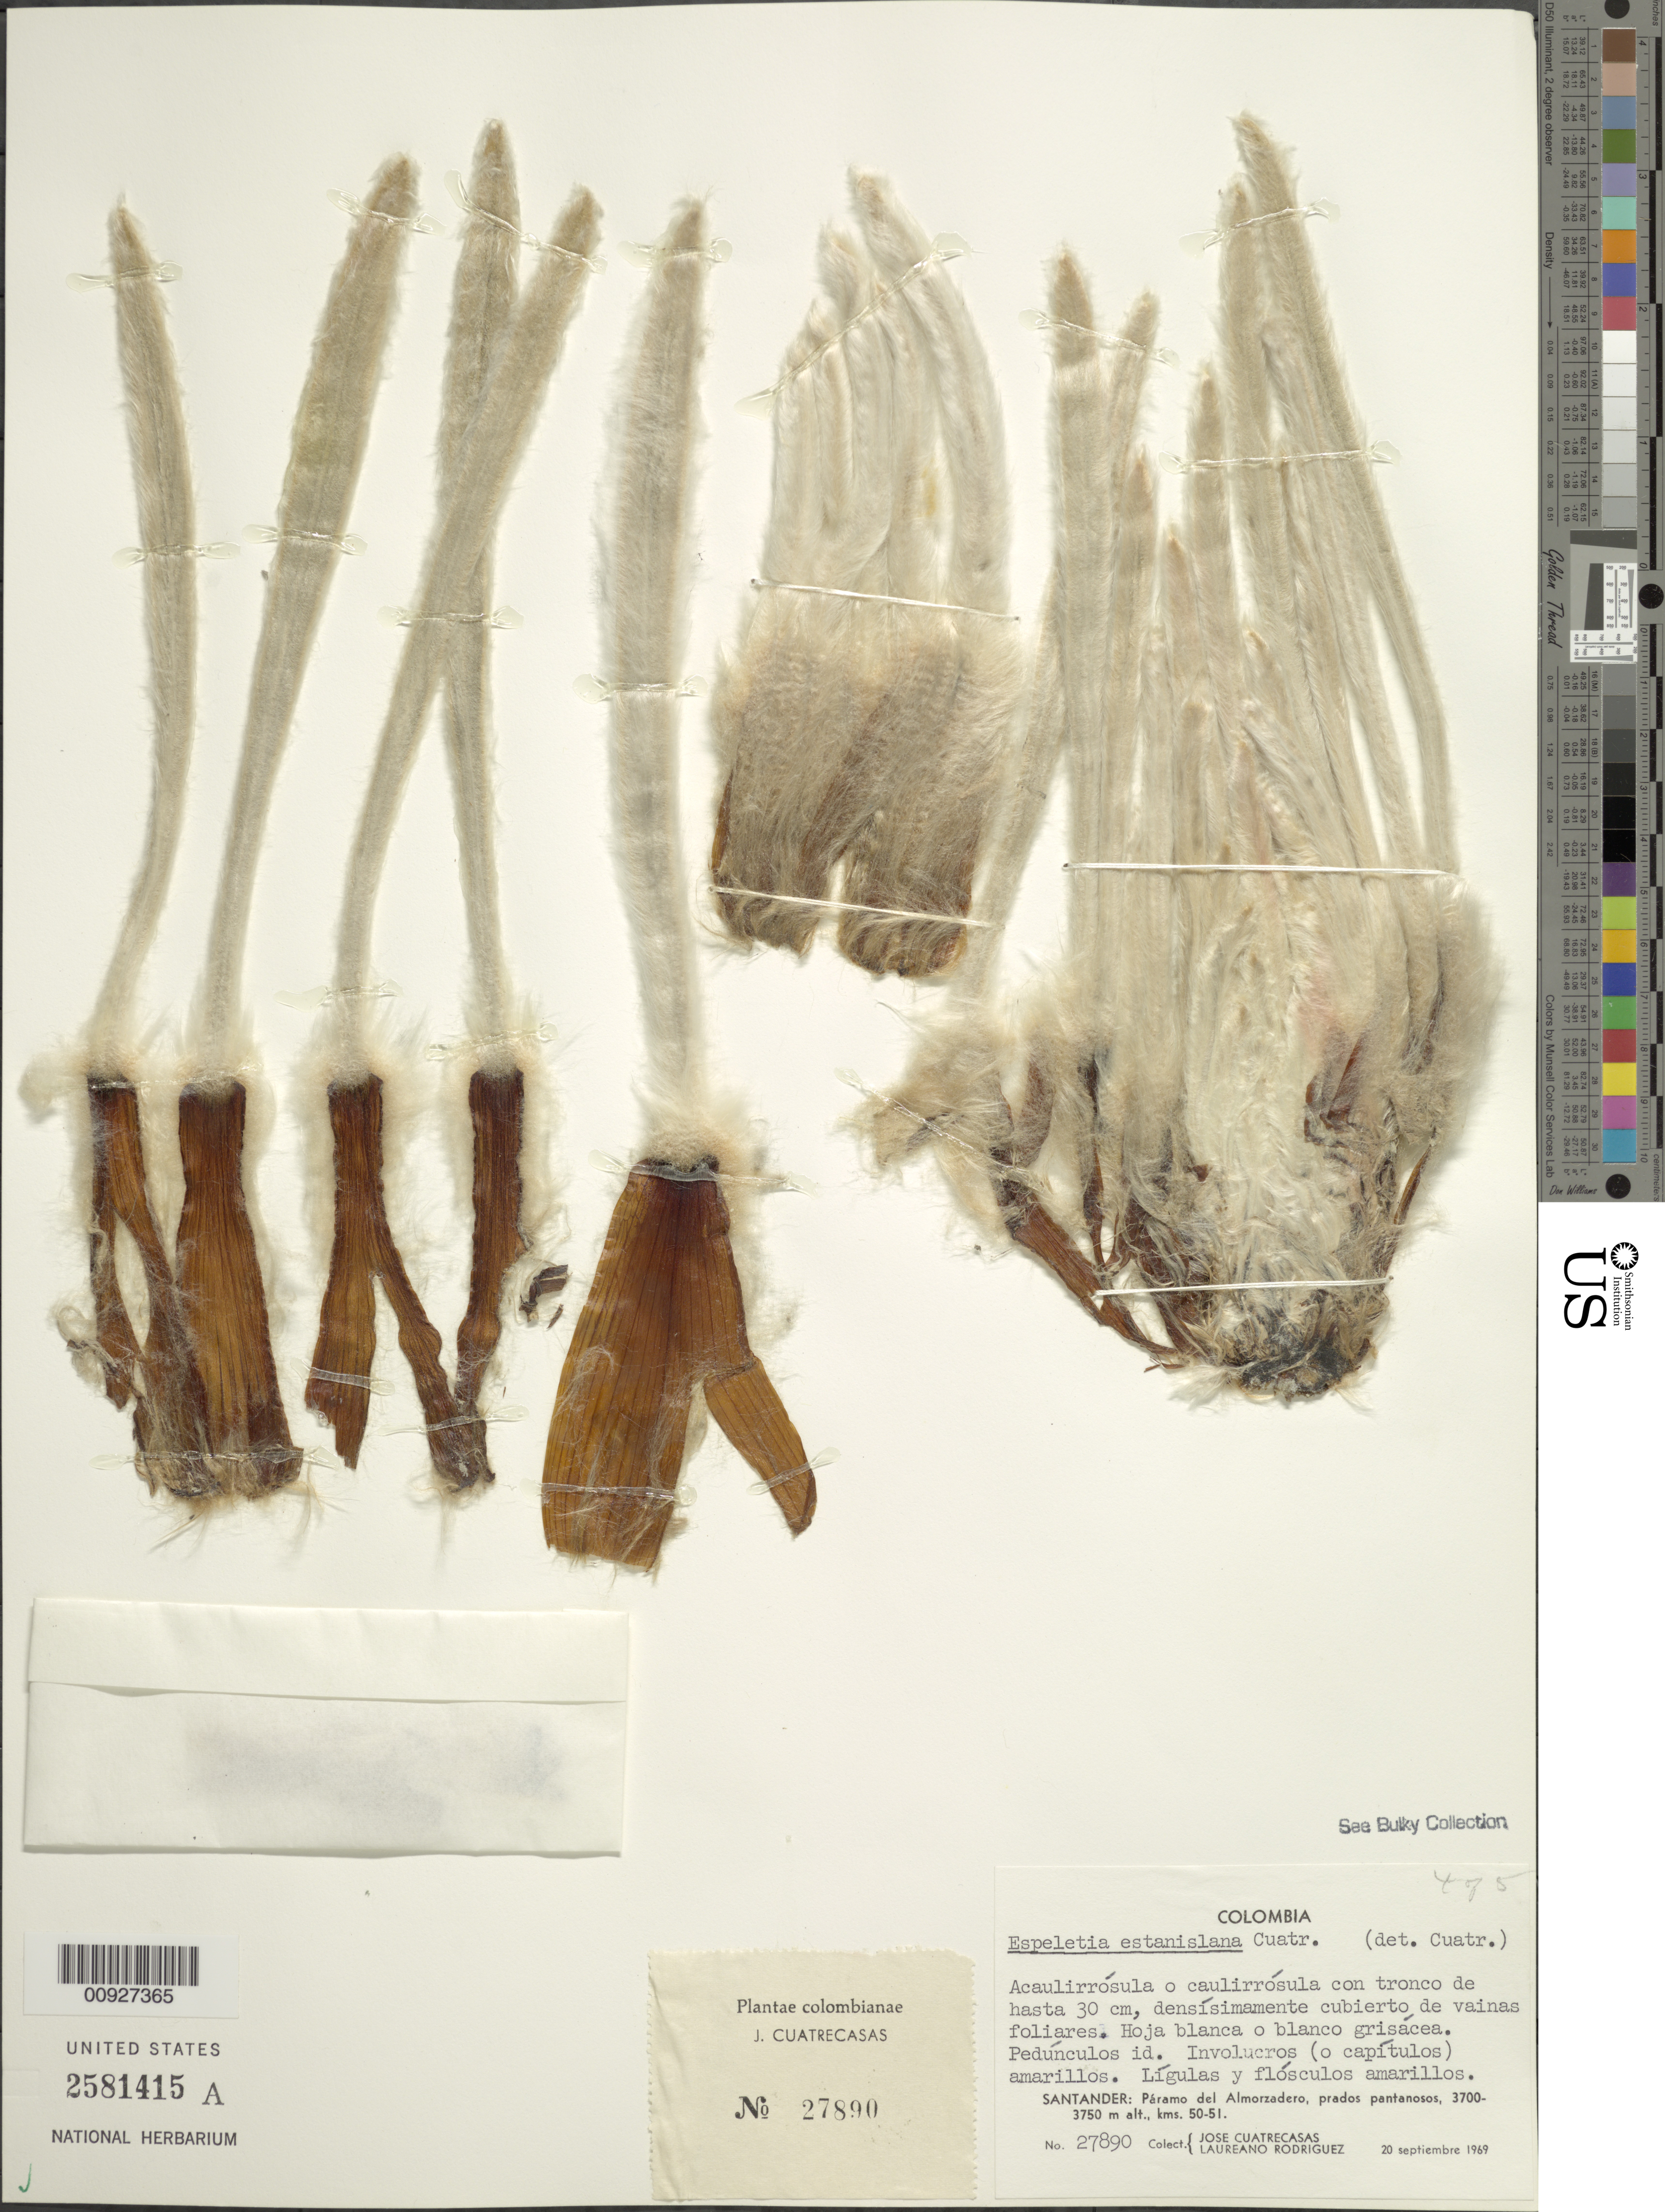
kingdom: Plantae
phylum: Tracheophyta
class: Magnoliopsida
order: Asterales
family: Asteraceae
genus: Espeletia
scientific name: Espeletia estanislana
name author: Cuatrec.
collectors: J. Cuatrecasas & L. Rodriguez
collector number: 27891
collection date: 1969-11-20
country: Colombia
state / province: Santander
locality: Páramo del Almorzadero. P. del Almorzadero, prados pantanosos, km 50-51.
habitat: Padros pantanosos.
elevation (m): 3700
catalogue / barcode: US 2581415A